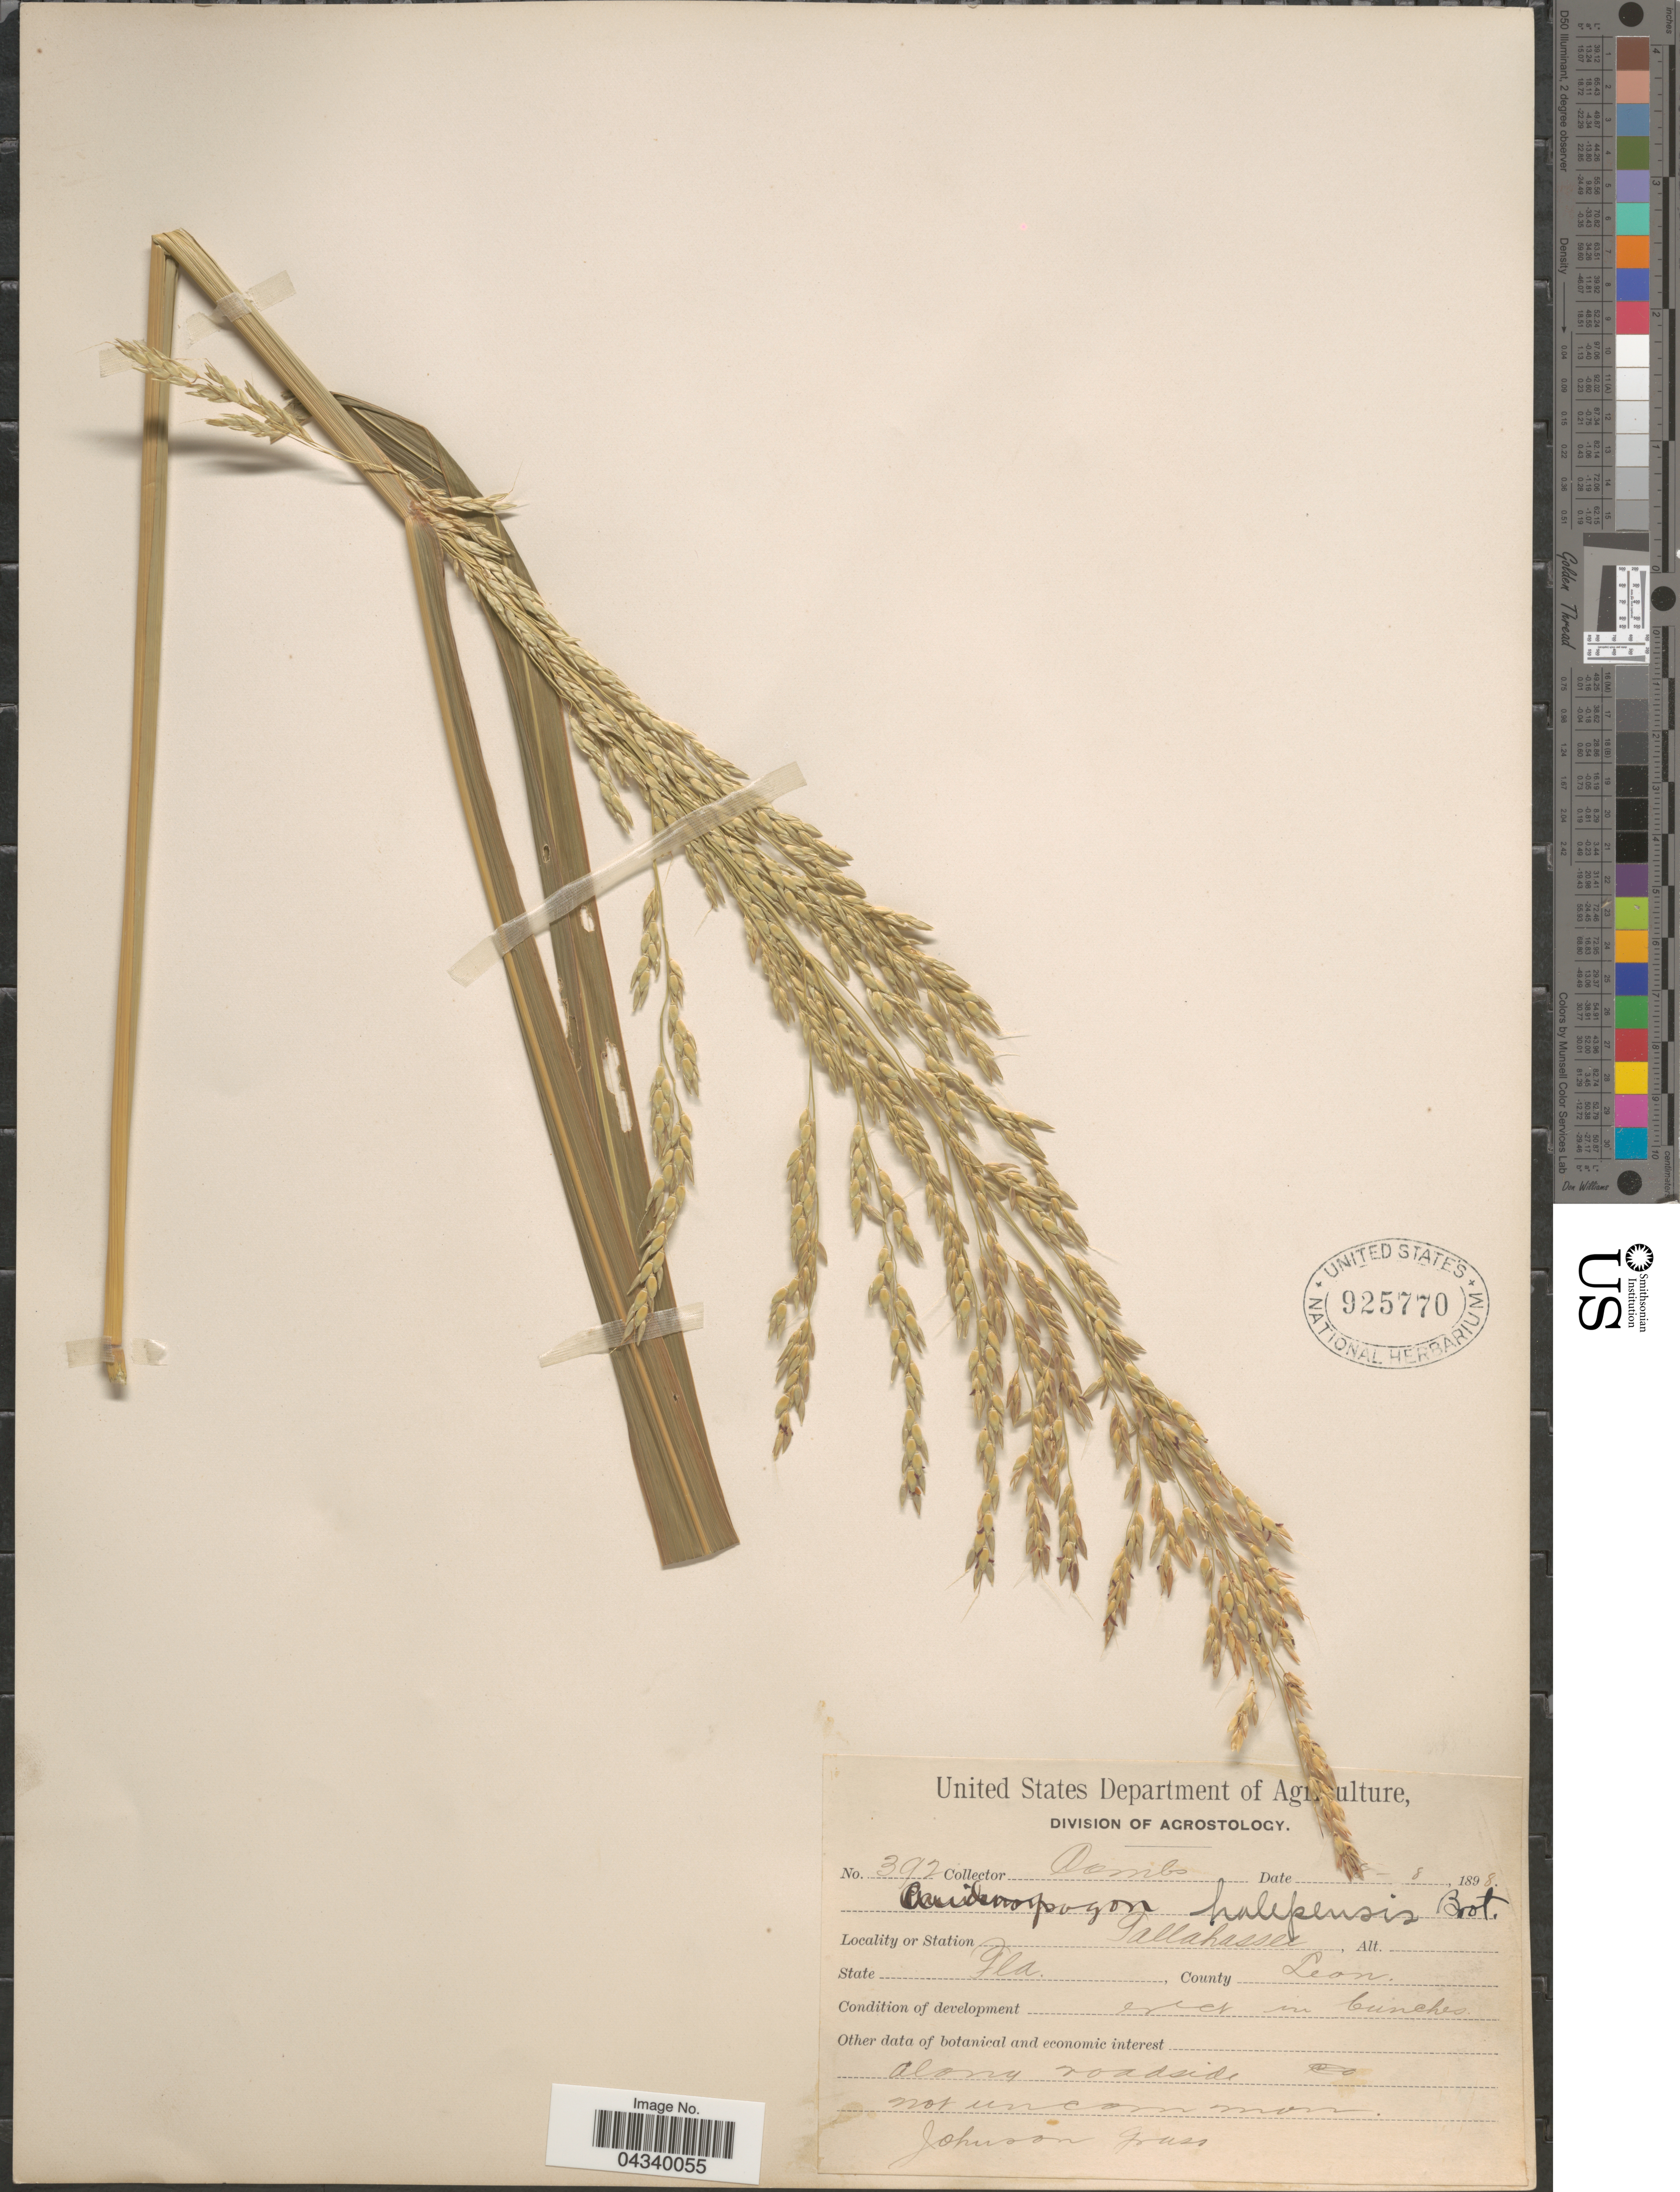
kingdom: Plantae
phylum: Tracheophyta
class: Liliopsida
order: Poales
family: Poaceae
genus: Sorghum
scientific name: Sorghum halepense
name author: (L.) Pers.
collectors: -. Combs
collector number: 392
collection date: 1898-08-08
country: United States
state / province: Florida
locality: Tallahassee. County Leon.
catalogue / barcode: US 925770